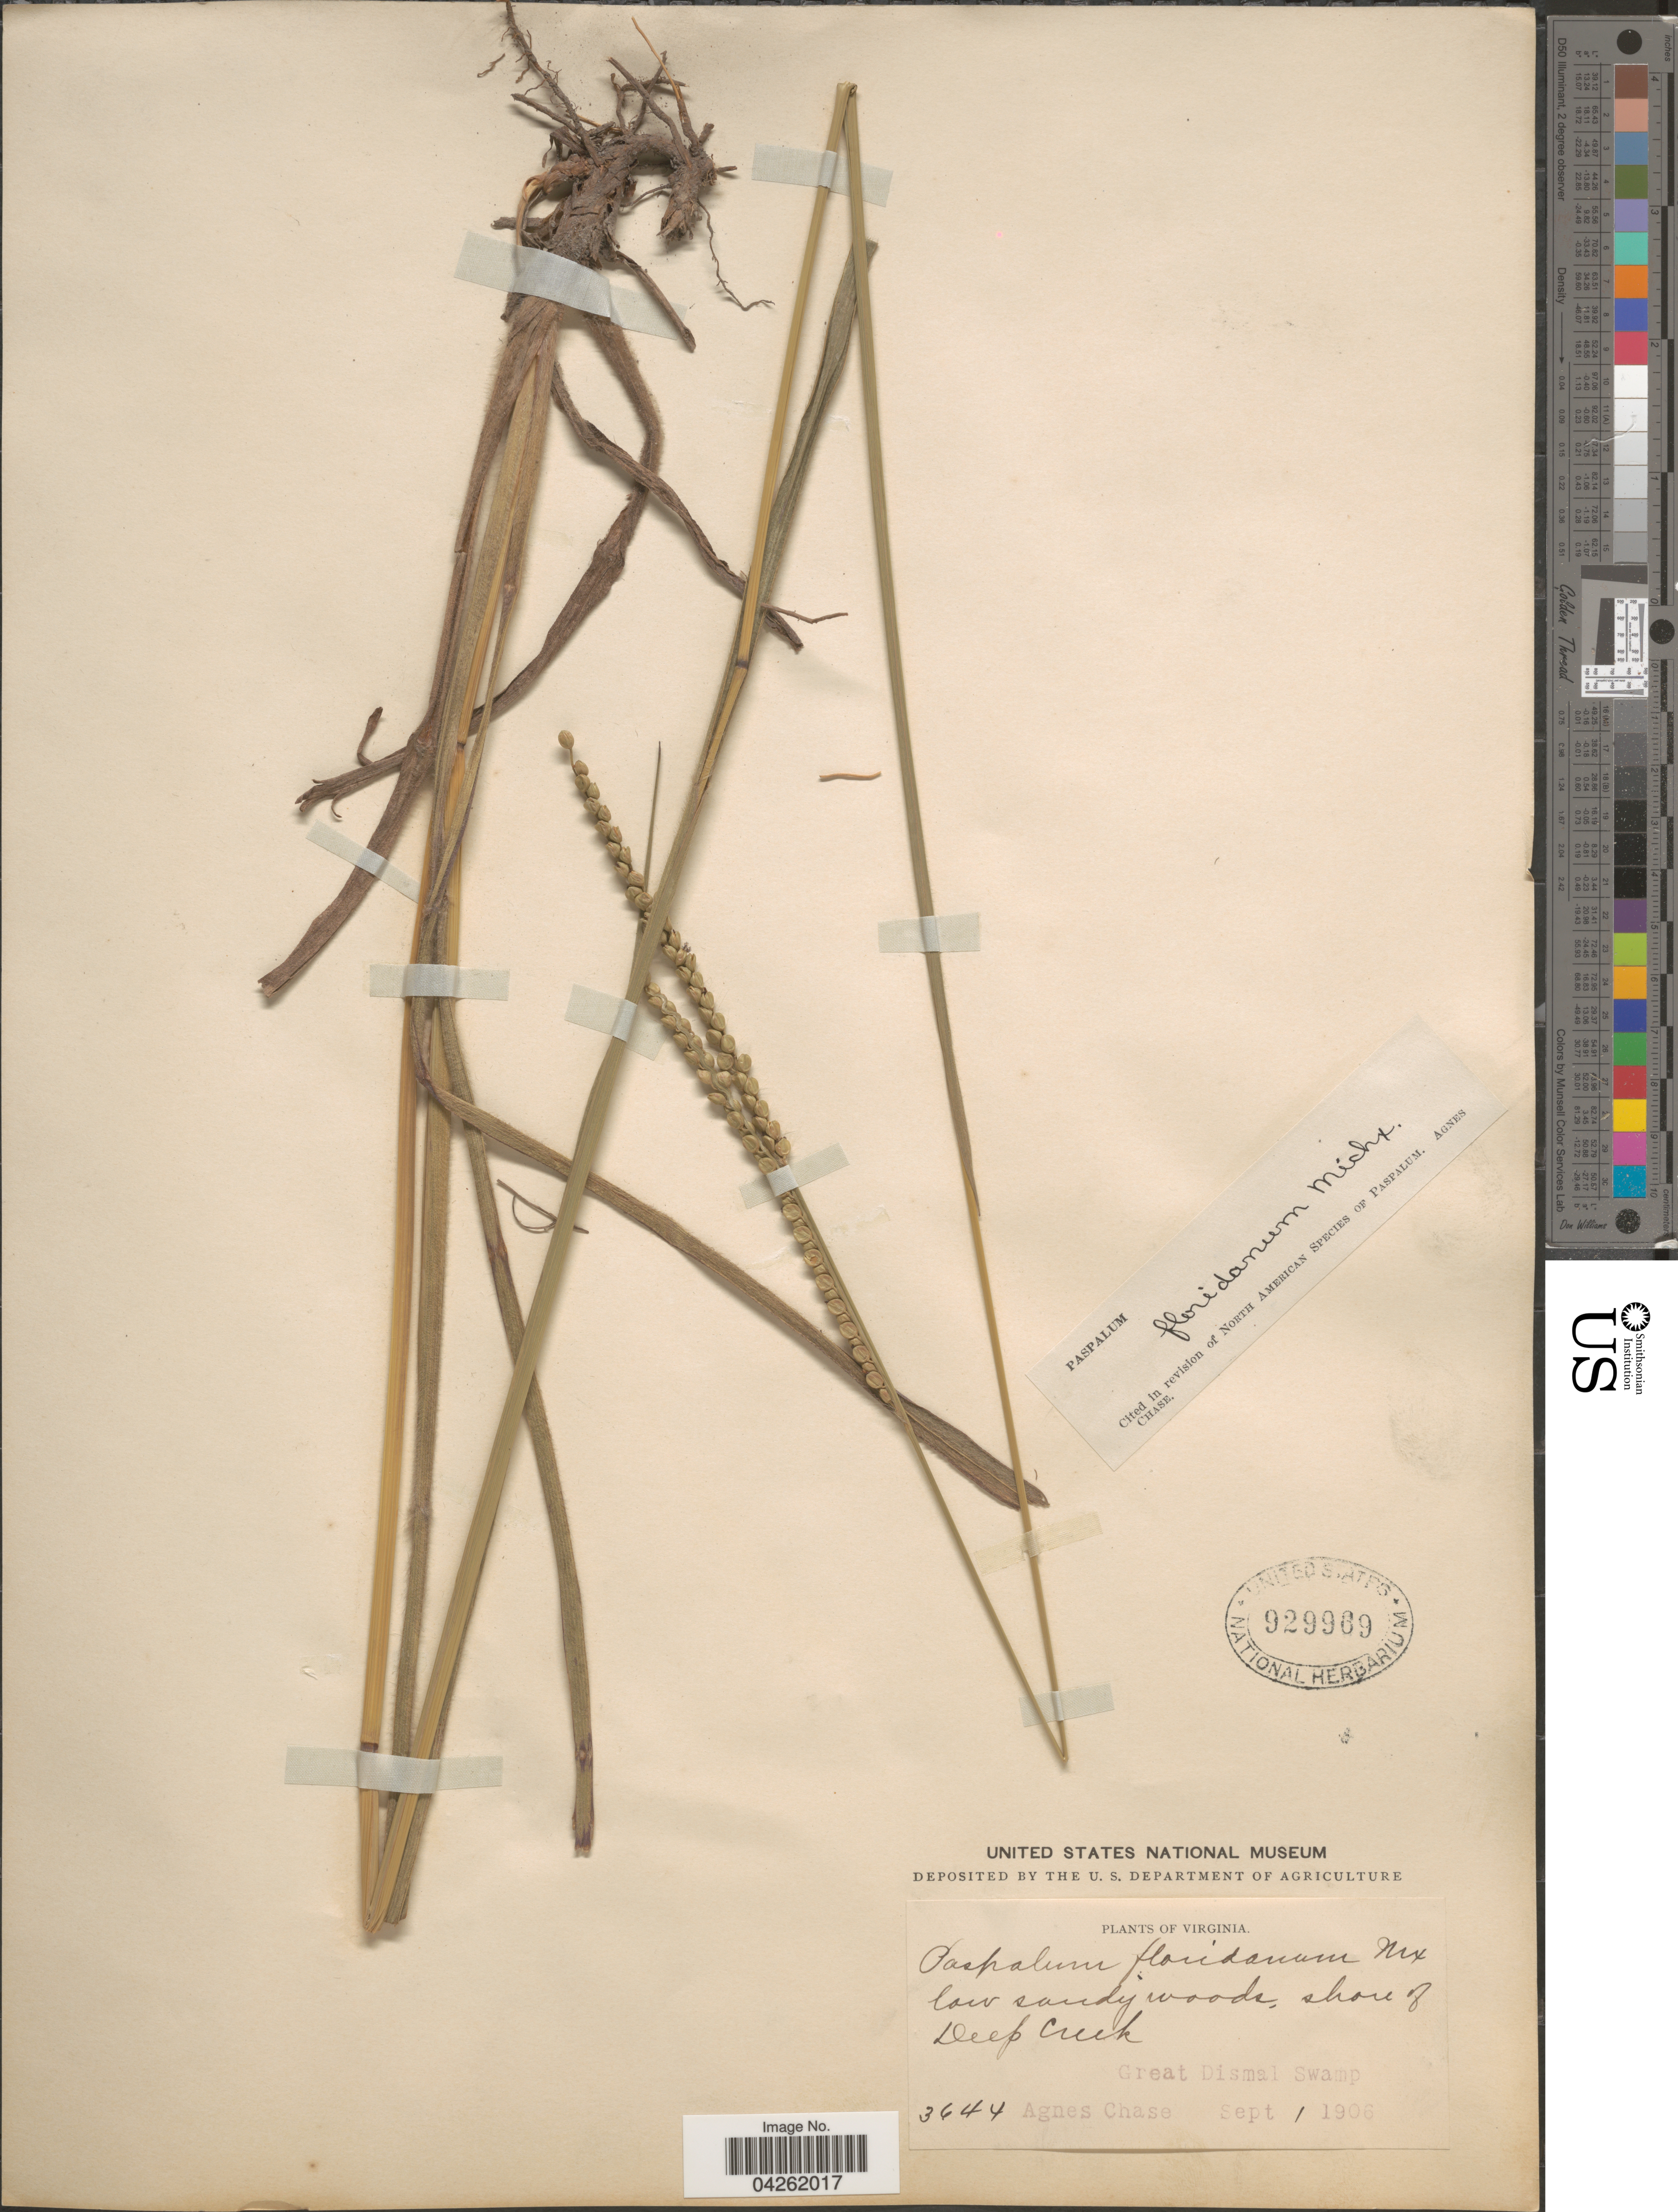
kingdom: Plantae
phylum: Tracheophyta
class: Liliopsida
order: Poales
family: Poaceae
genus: Paspalum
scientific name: Paspalum floridanum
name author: Michx.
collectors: A. Chase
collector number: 3644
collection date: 1906-09-01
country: United States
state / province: Virginia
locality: Low sandy woods, shore of Deep Creek. Great Dismal Swamp.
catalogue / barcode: US 929969